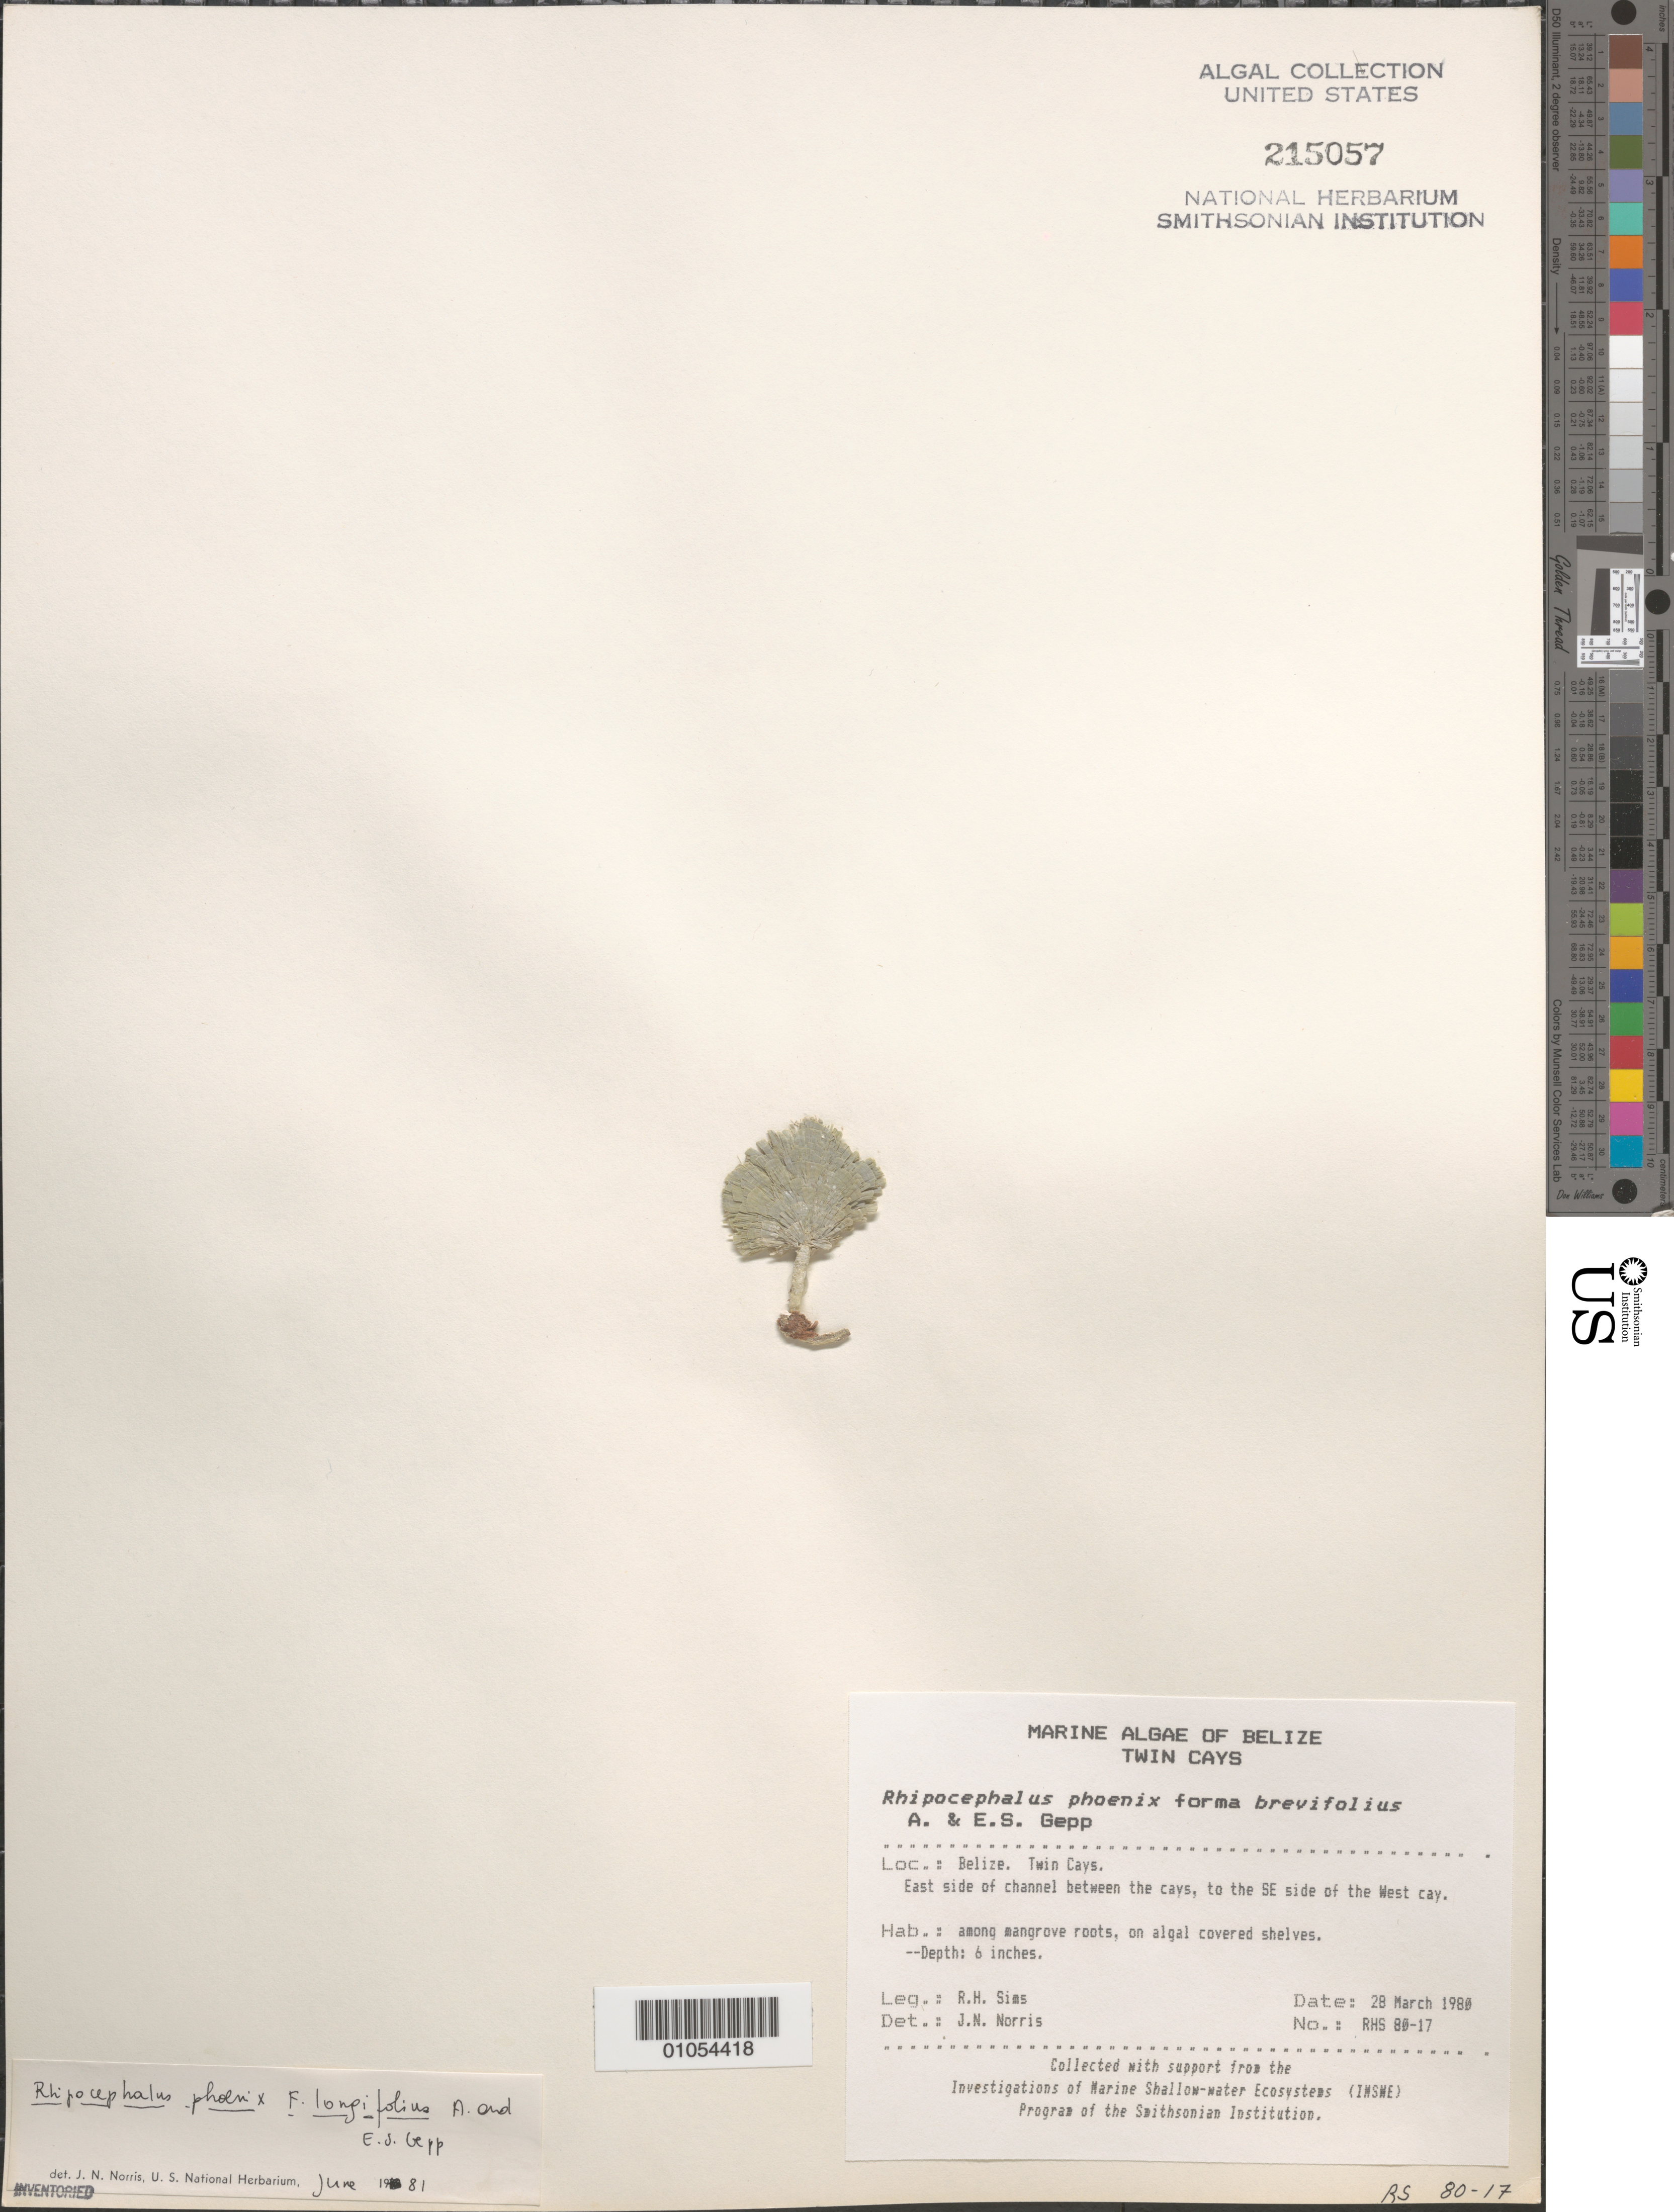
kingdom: Plantae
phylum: Chlorophyta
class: Ulvophyceae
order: Bryopsidales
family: Udoteaceae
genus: Rhipocephalus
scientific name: Rhipocephalus phoenix f. longifolius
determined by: Norris, James N.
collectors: R. H. Sims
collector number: RHS 80-17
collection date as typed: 28 Mar 1980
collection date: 1980-03-28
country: Belize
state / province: Stann Creek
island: West Cay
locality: East side of channel between Twin Cays, to southeast side of West Cay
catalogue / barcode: US 215057